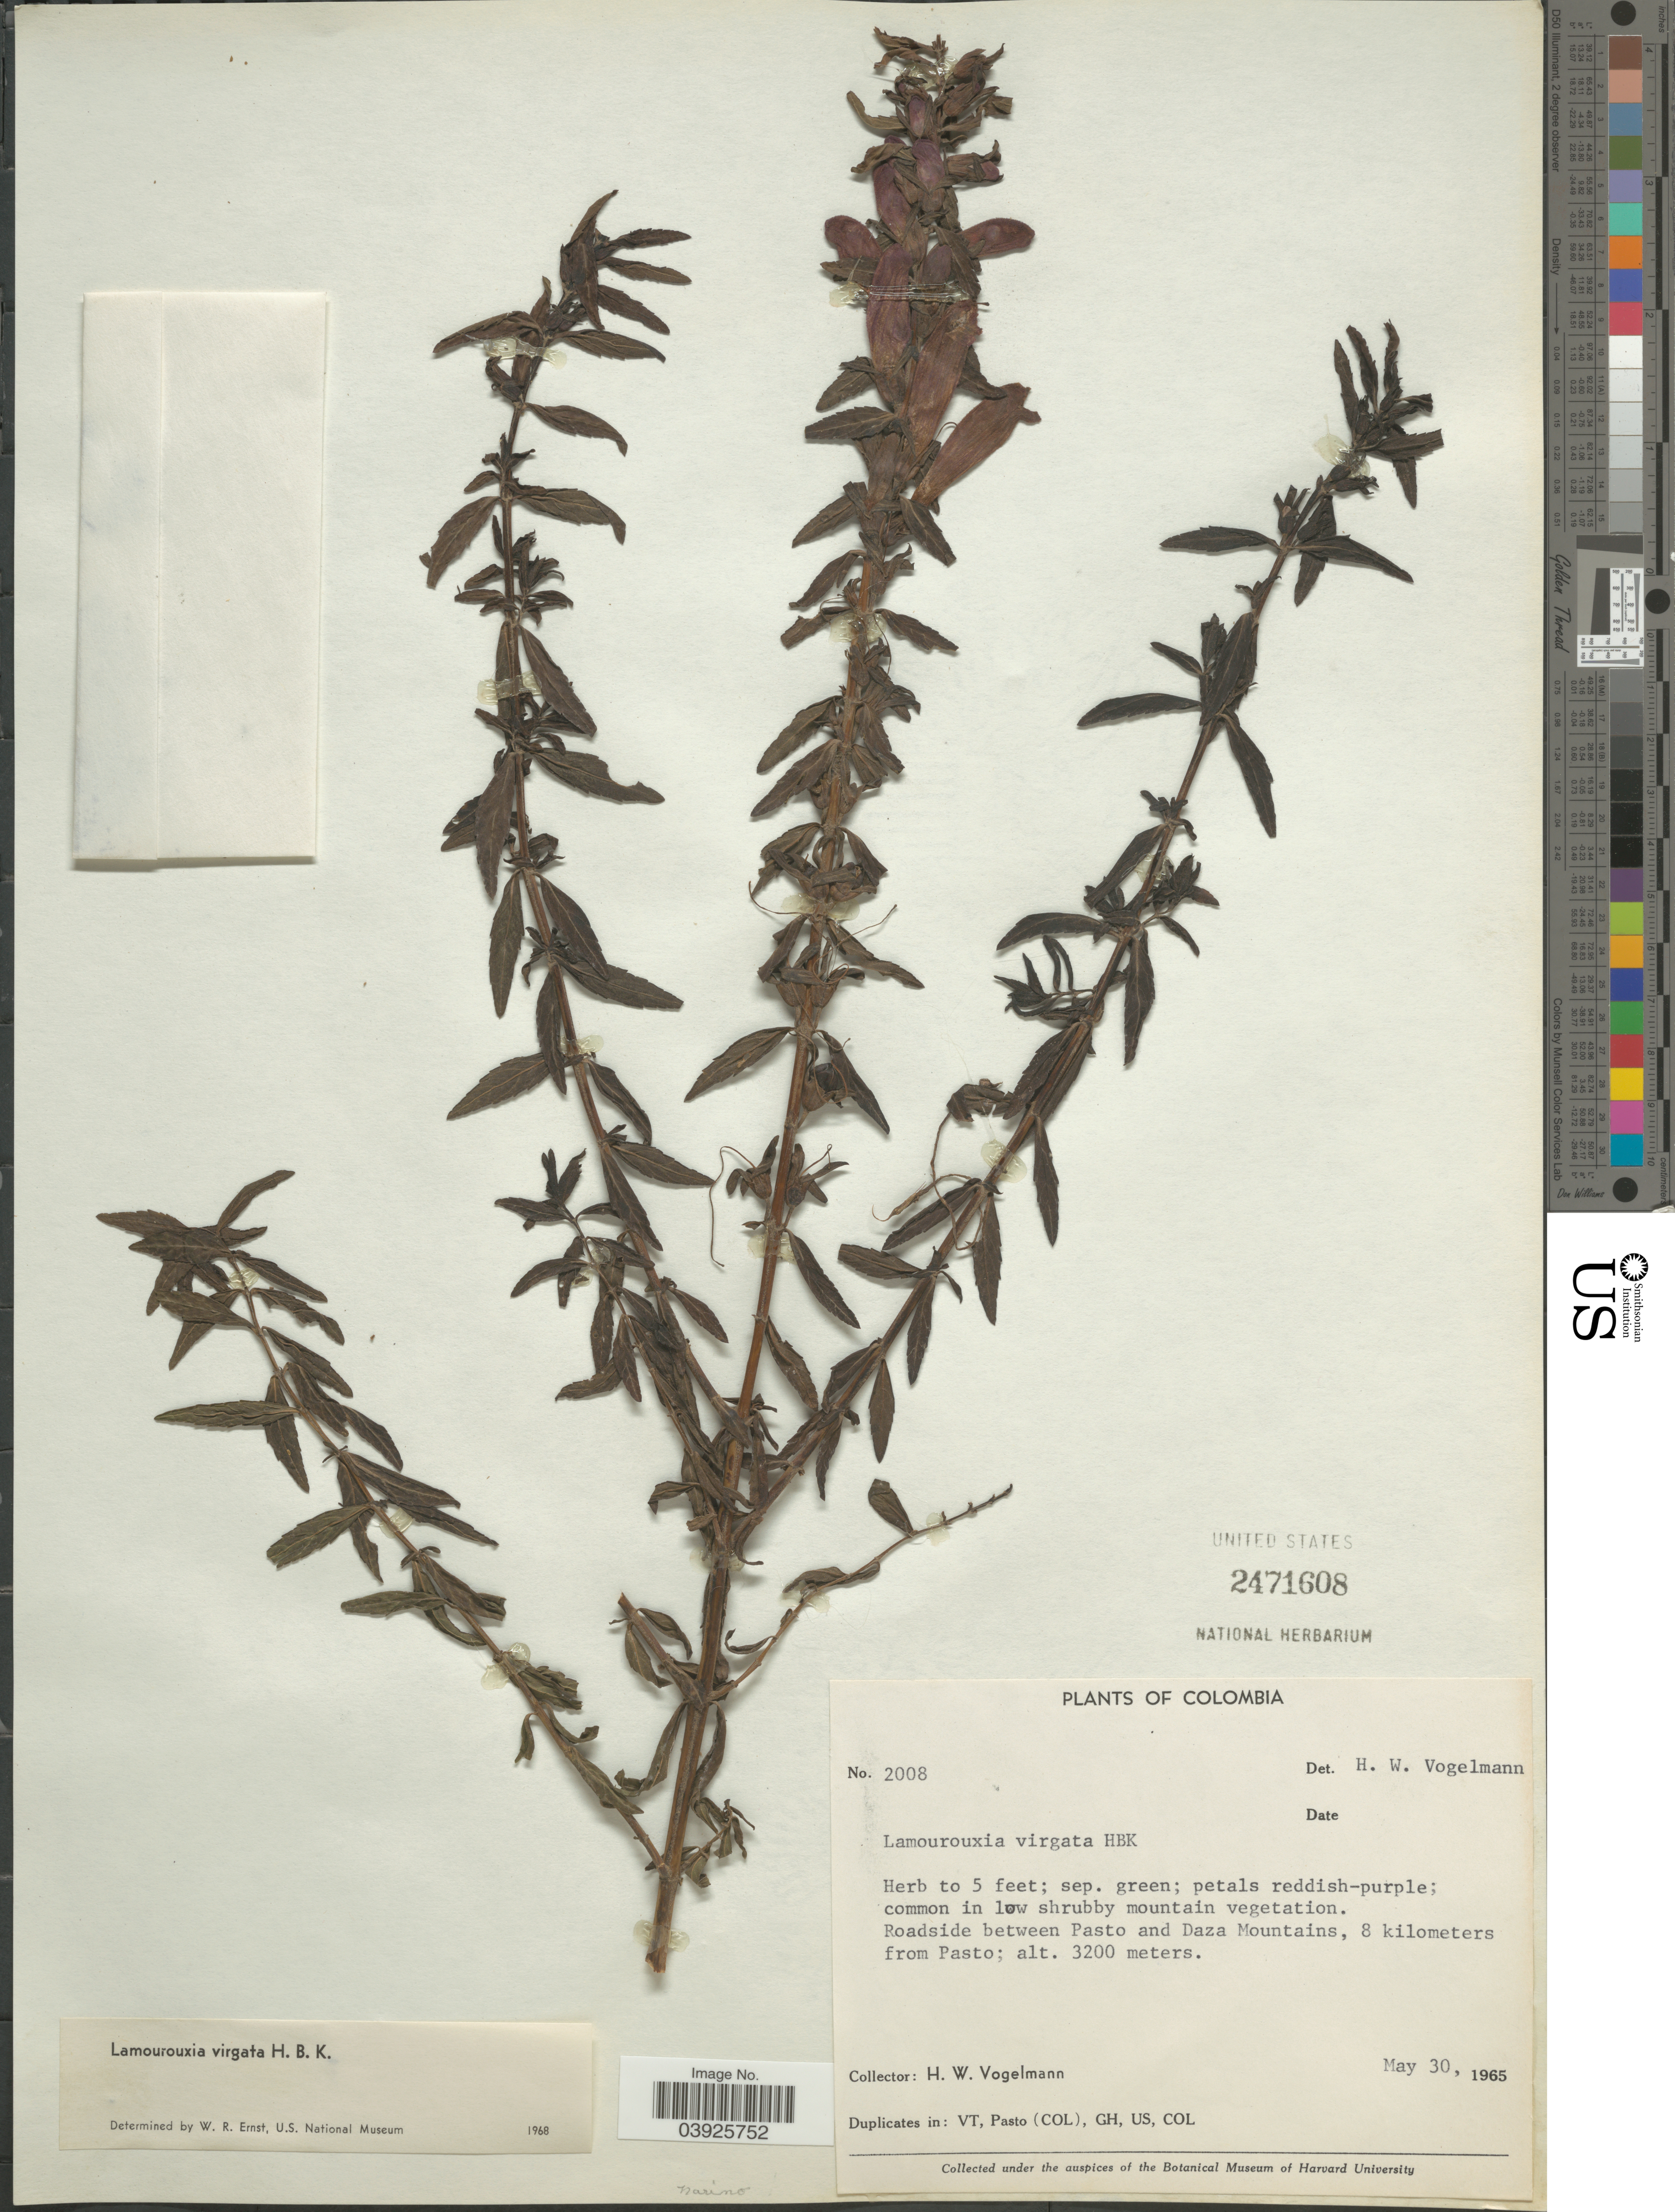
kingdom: Plantae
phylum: Tracheophyta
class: Magnoliopsida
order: Lamiales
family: Orobanchaceae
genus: Lamourouxia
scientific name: Lamourouxia virgata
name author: Kunth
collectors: H. Vogelmann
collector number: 2008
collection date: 1965-05-30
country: Colombia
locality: Roadside between Pasto and Daza Mountains, 8 kilometers from Pasto.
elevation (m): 3200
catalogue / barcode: US 2471608